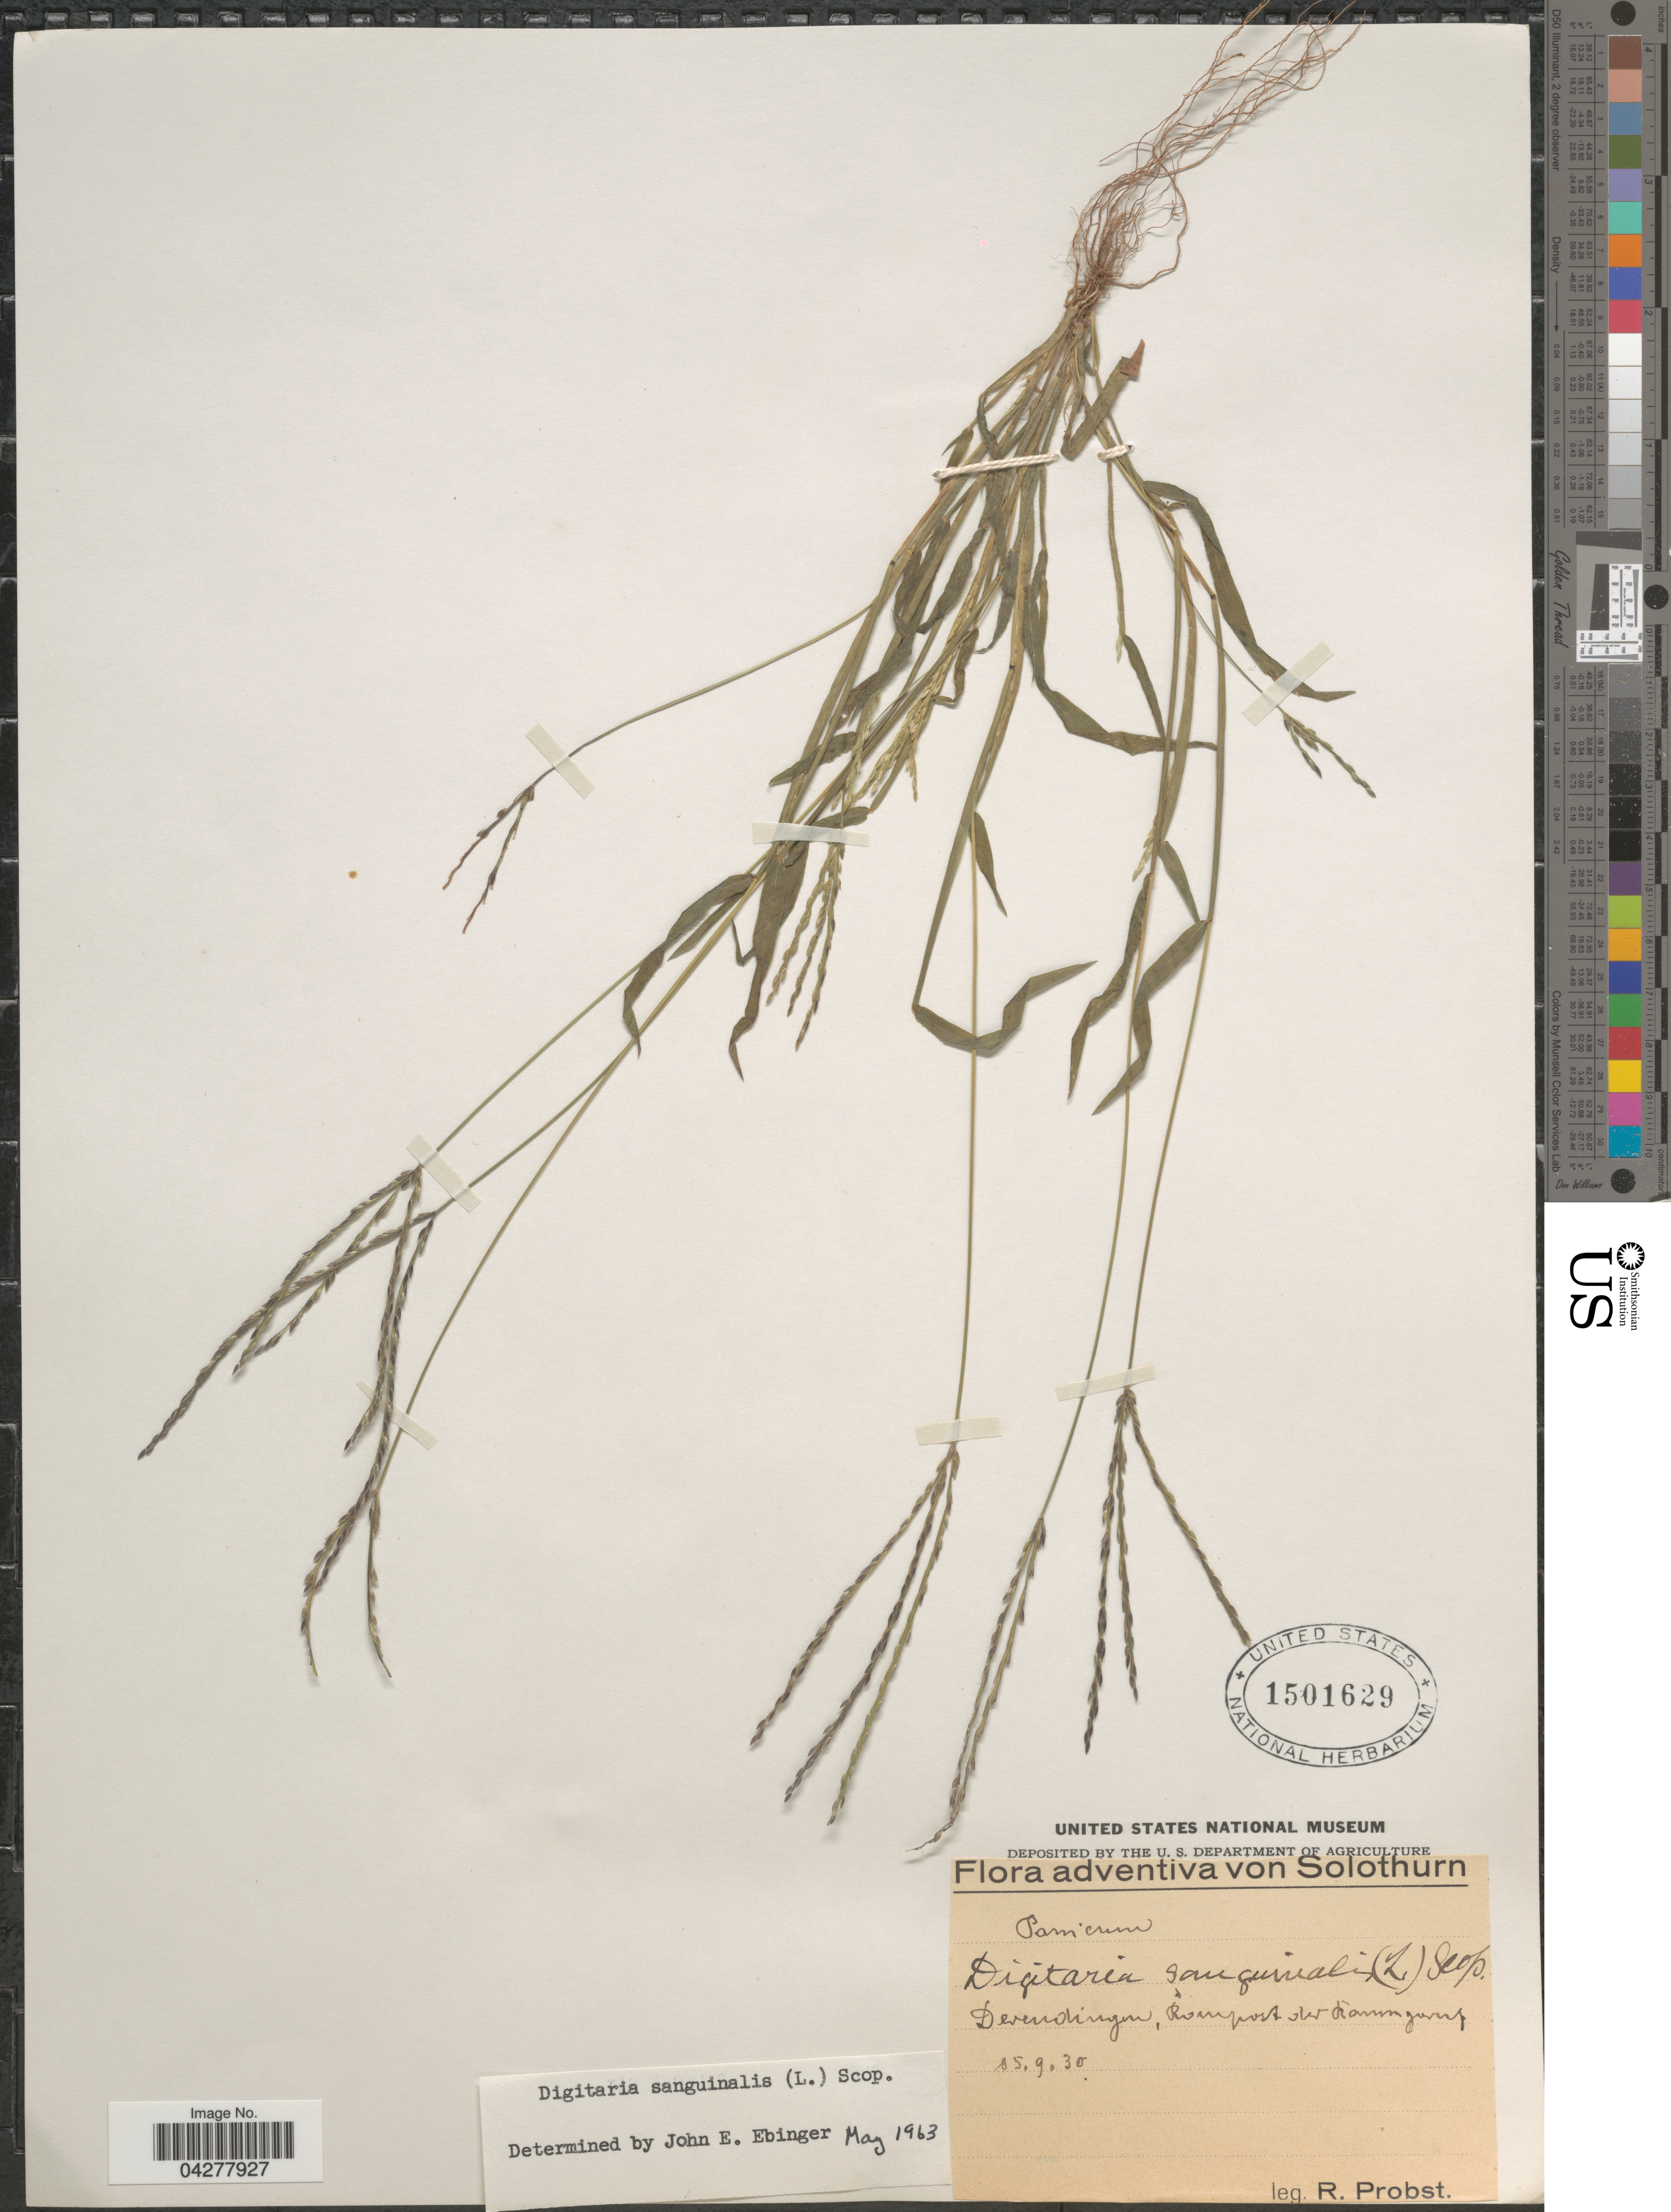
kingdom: Plantae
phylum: Tracheophyta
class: Liliopsida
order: Poales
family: Poaceae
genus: Digitaria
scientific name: Digitaria sanguinalis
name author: (L.) Scop.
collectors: R. Probst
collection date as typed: Transcribed d/m/y: 15/9/30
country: Switzerland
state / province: Solothurn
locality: [illegible text].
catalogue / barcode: US 1501629